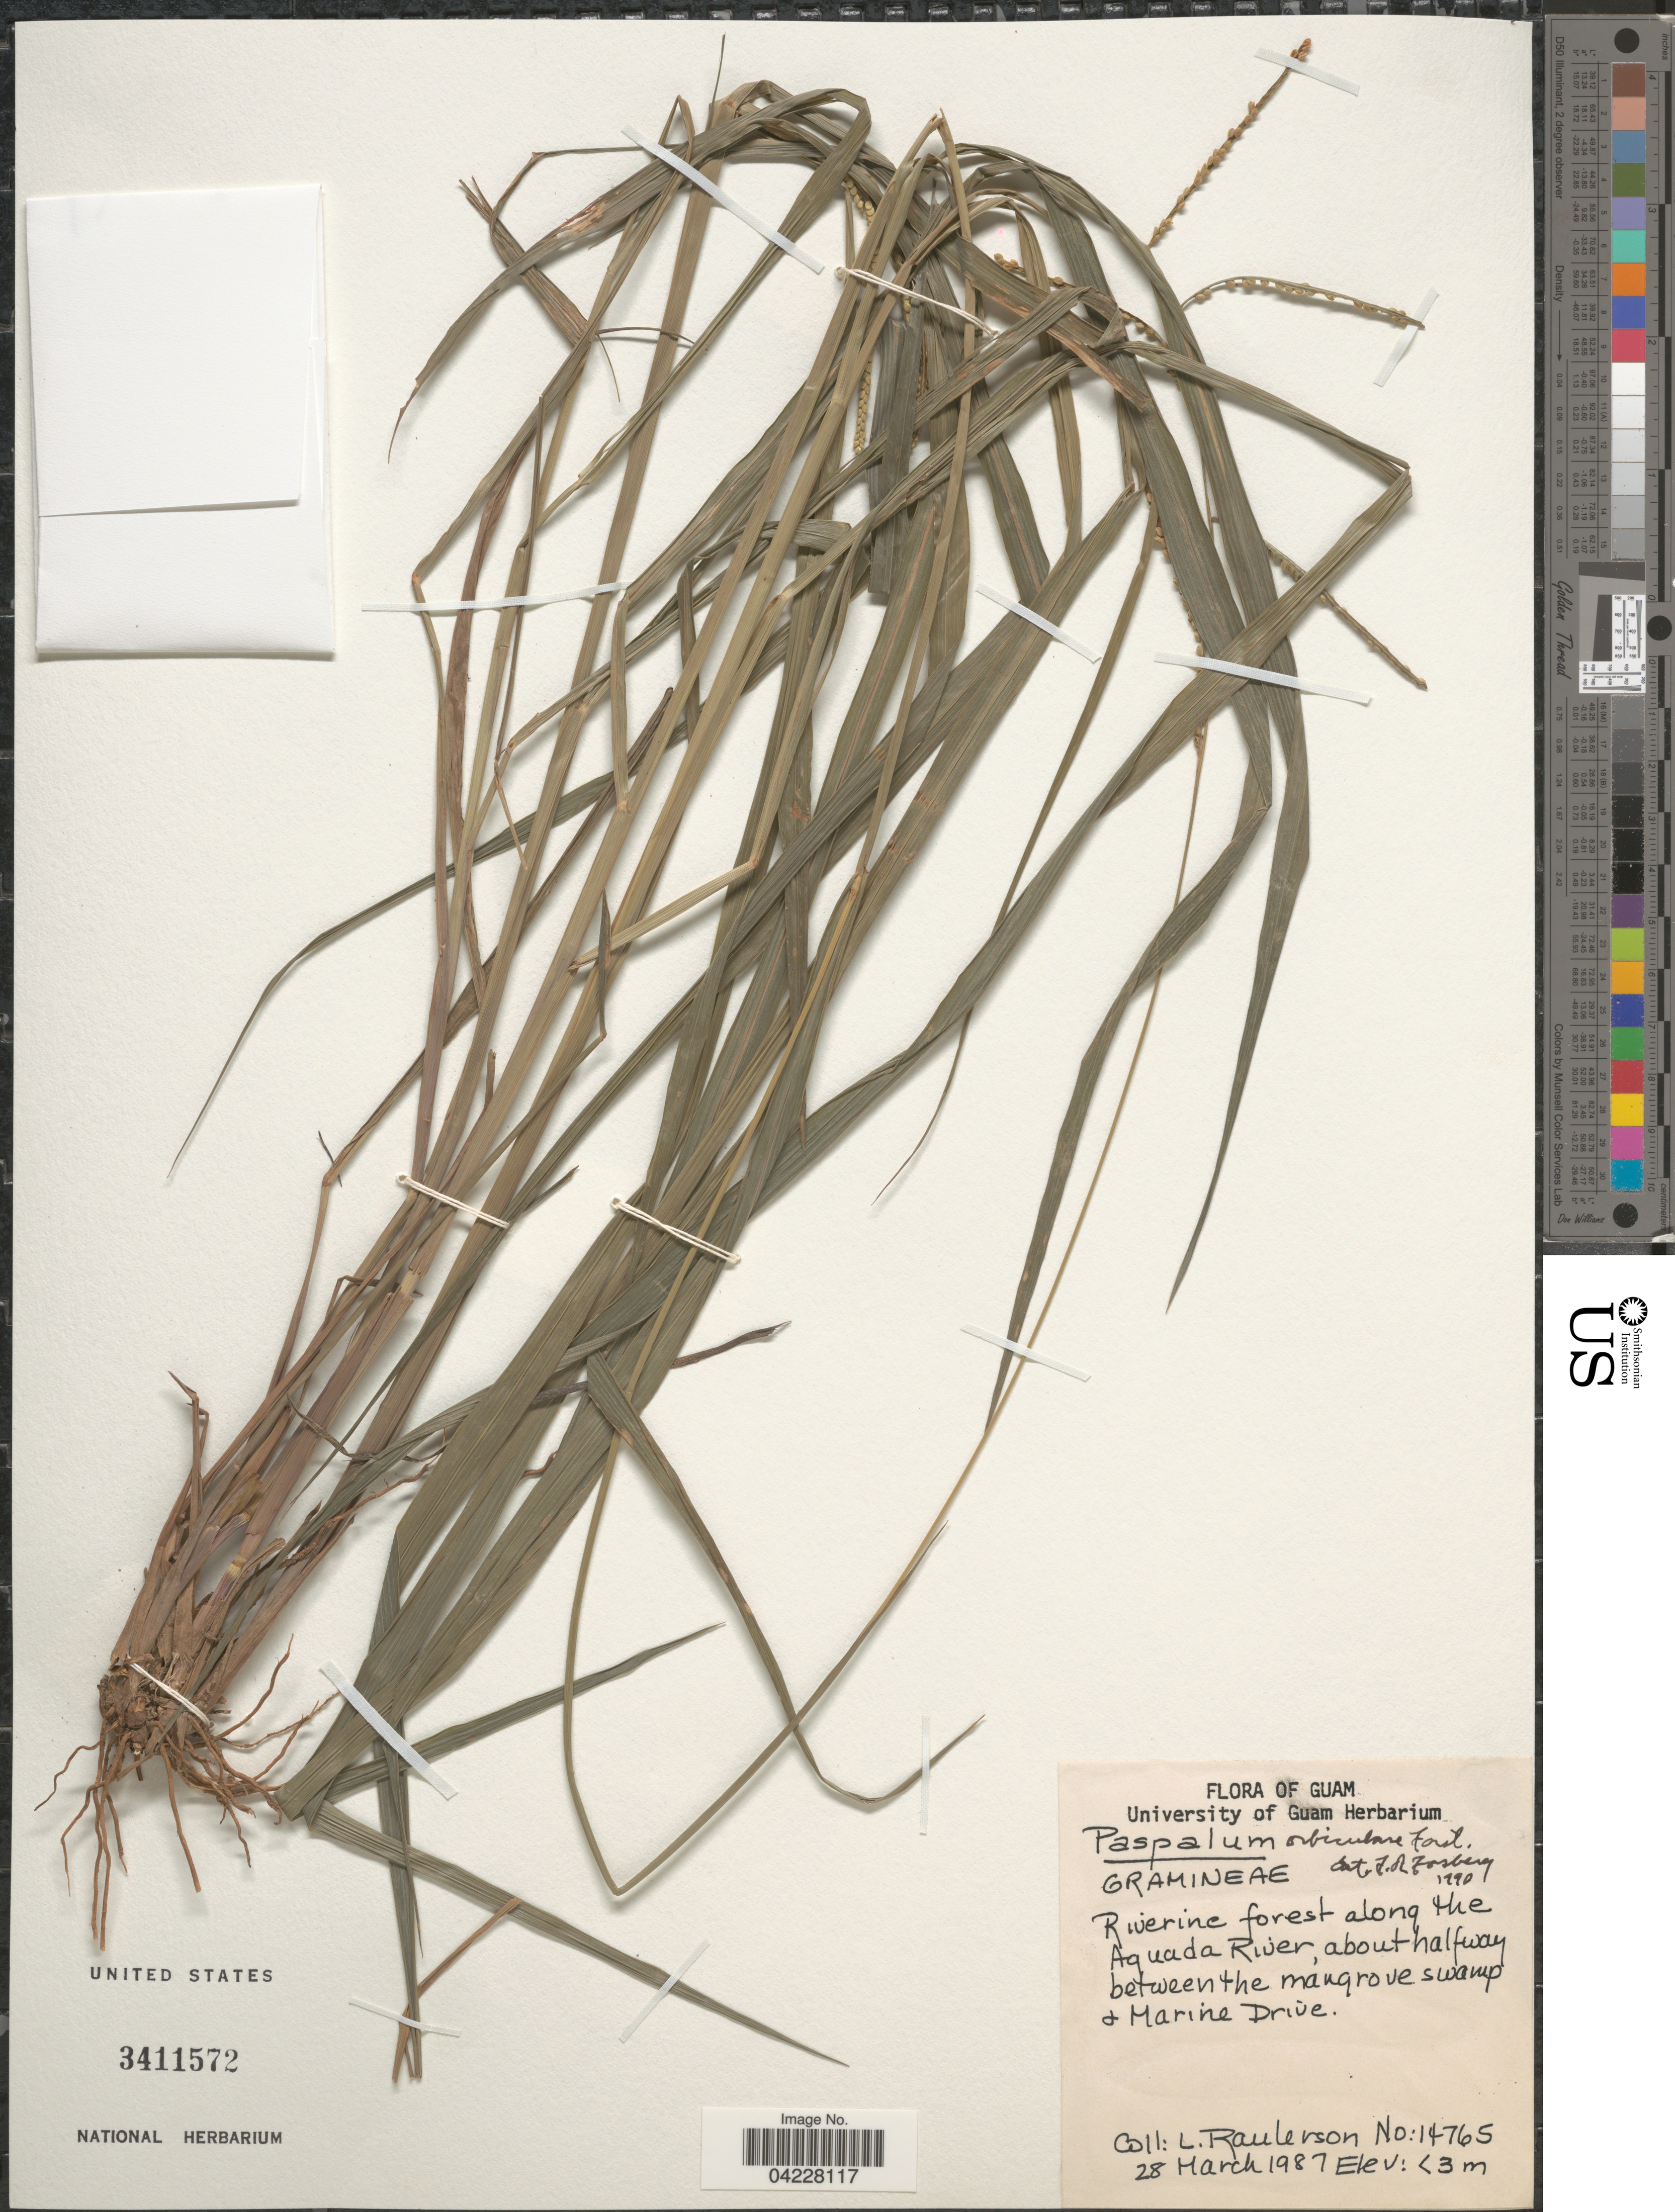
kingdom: Plantae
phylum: Tracheophyta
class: Liliopsida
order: Poales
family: Poaceae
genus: Paspalum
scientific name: Paspalum orbiculare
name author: G. Forst.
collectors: L. Raulerson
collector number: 14765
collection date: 1987-03-28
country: Guam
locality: Riverine forest along the Aguada river, about halfway between the mangrove swamp + Marine Drive.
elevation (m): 3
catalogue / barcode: US 3411572